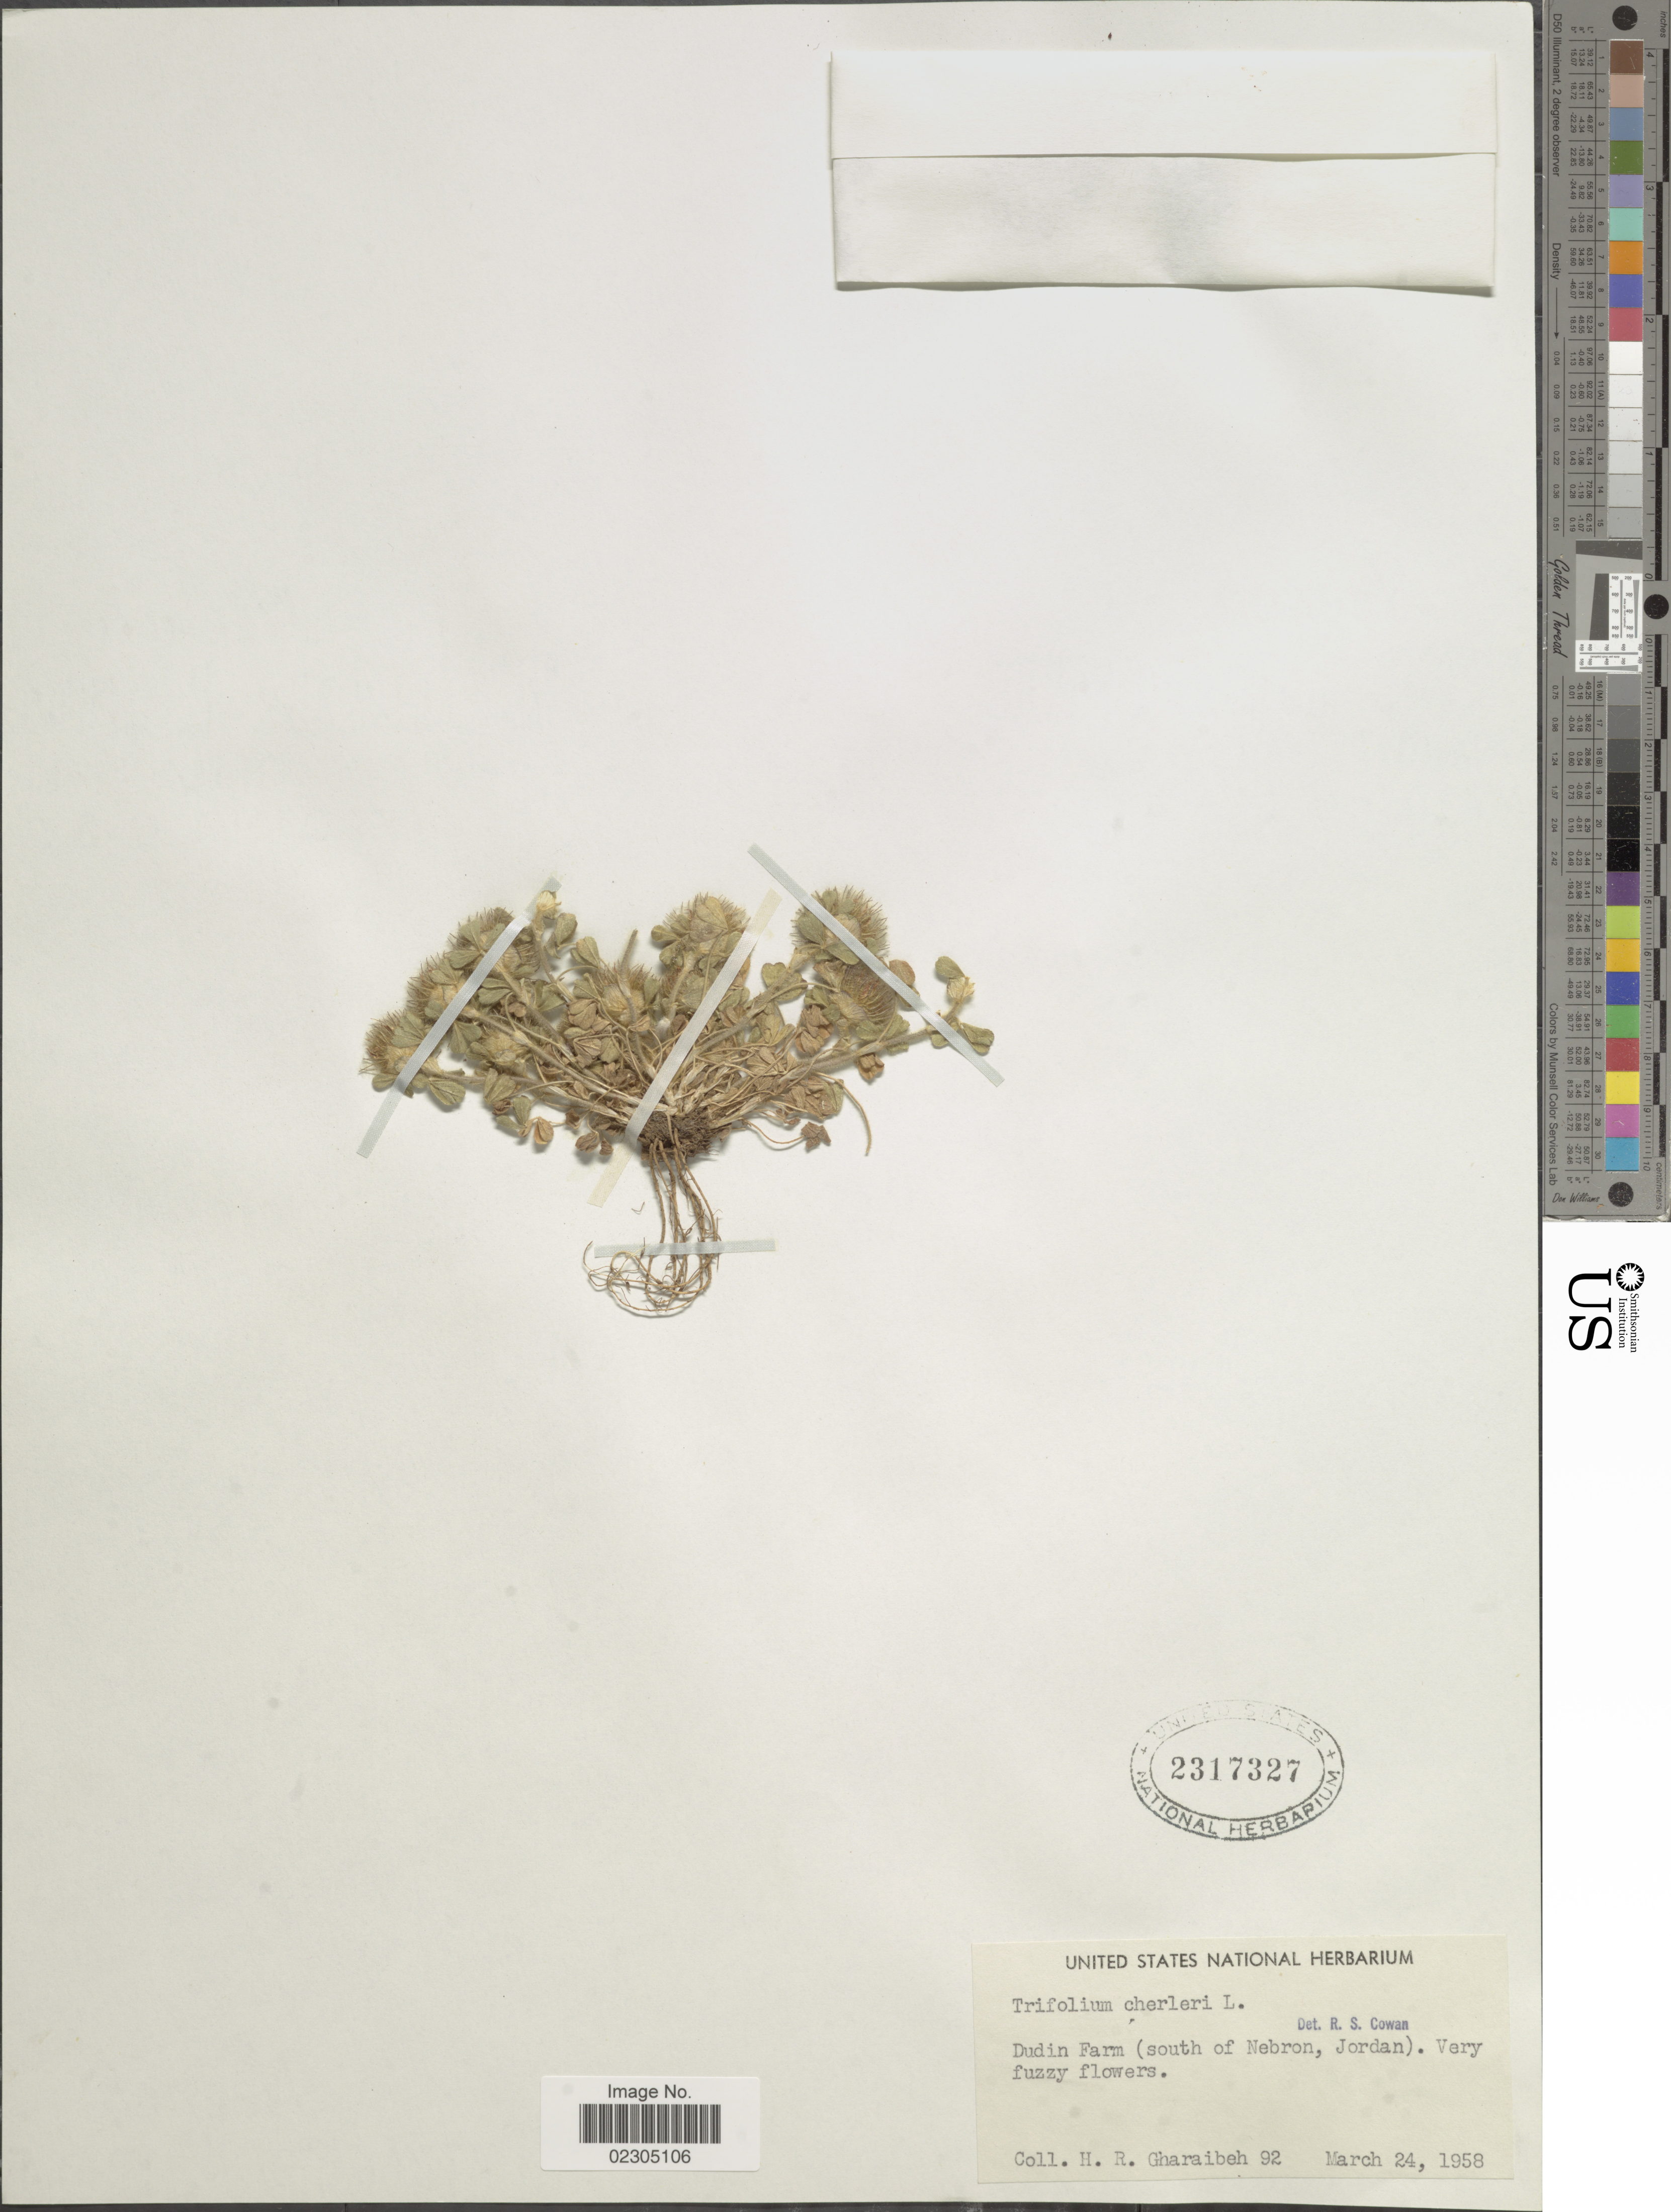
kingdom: Plantae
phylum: Tracheophyta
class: Magnoliopsida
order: Fabales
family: Fabaceae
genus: Trifolium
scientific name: Trifolium cherleri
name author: L.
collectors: H. Gharaibeh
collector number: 92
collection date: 1958-03-24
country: Jordan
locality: Dudin Farm (south of Nebron, Jordan).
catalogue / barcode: US 2317327